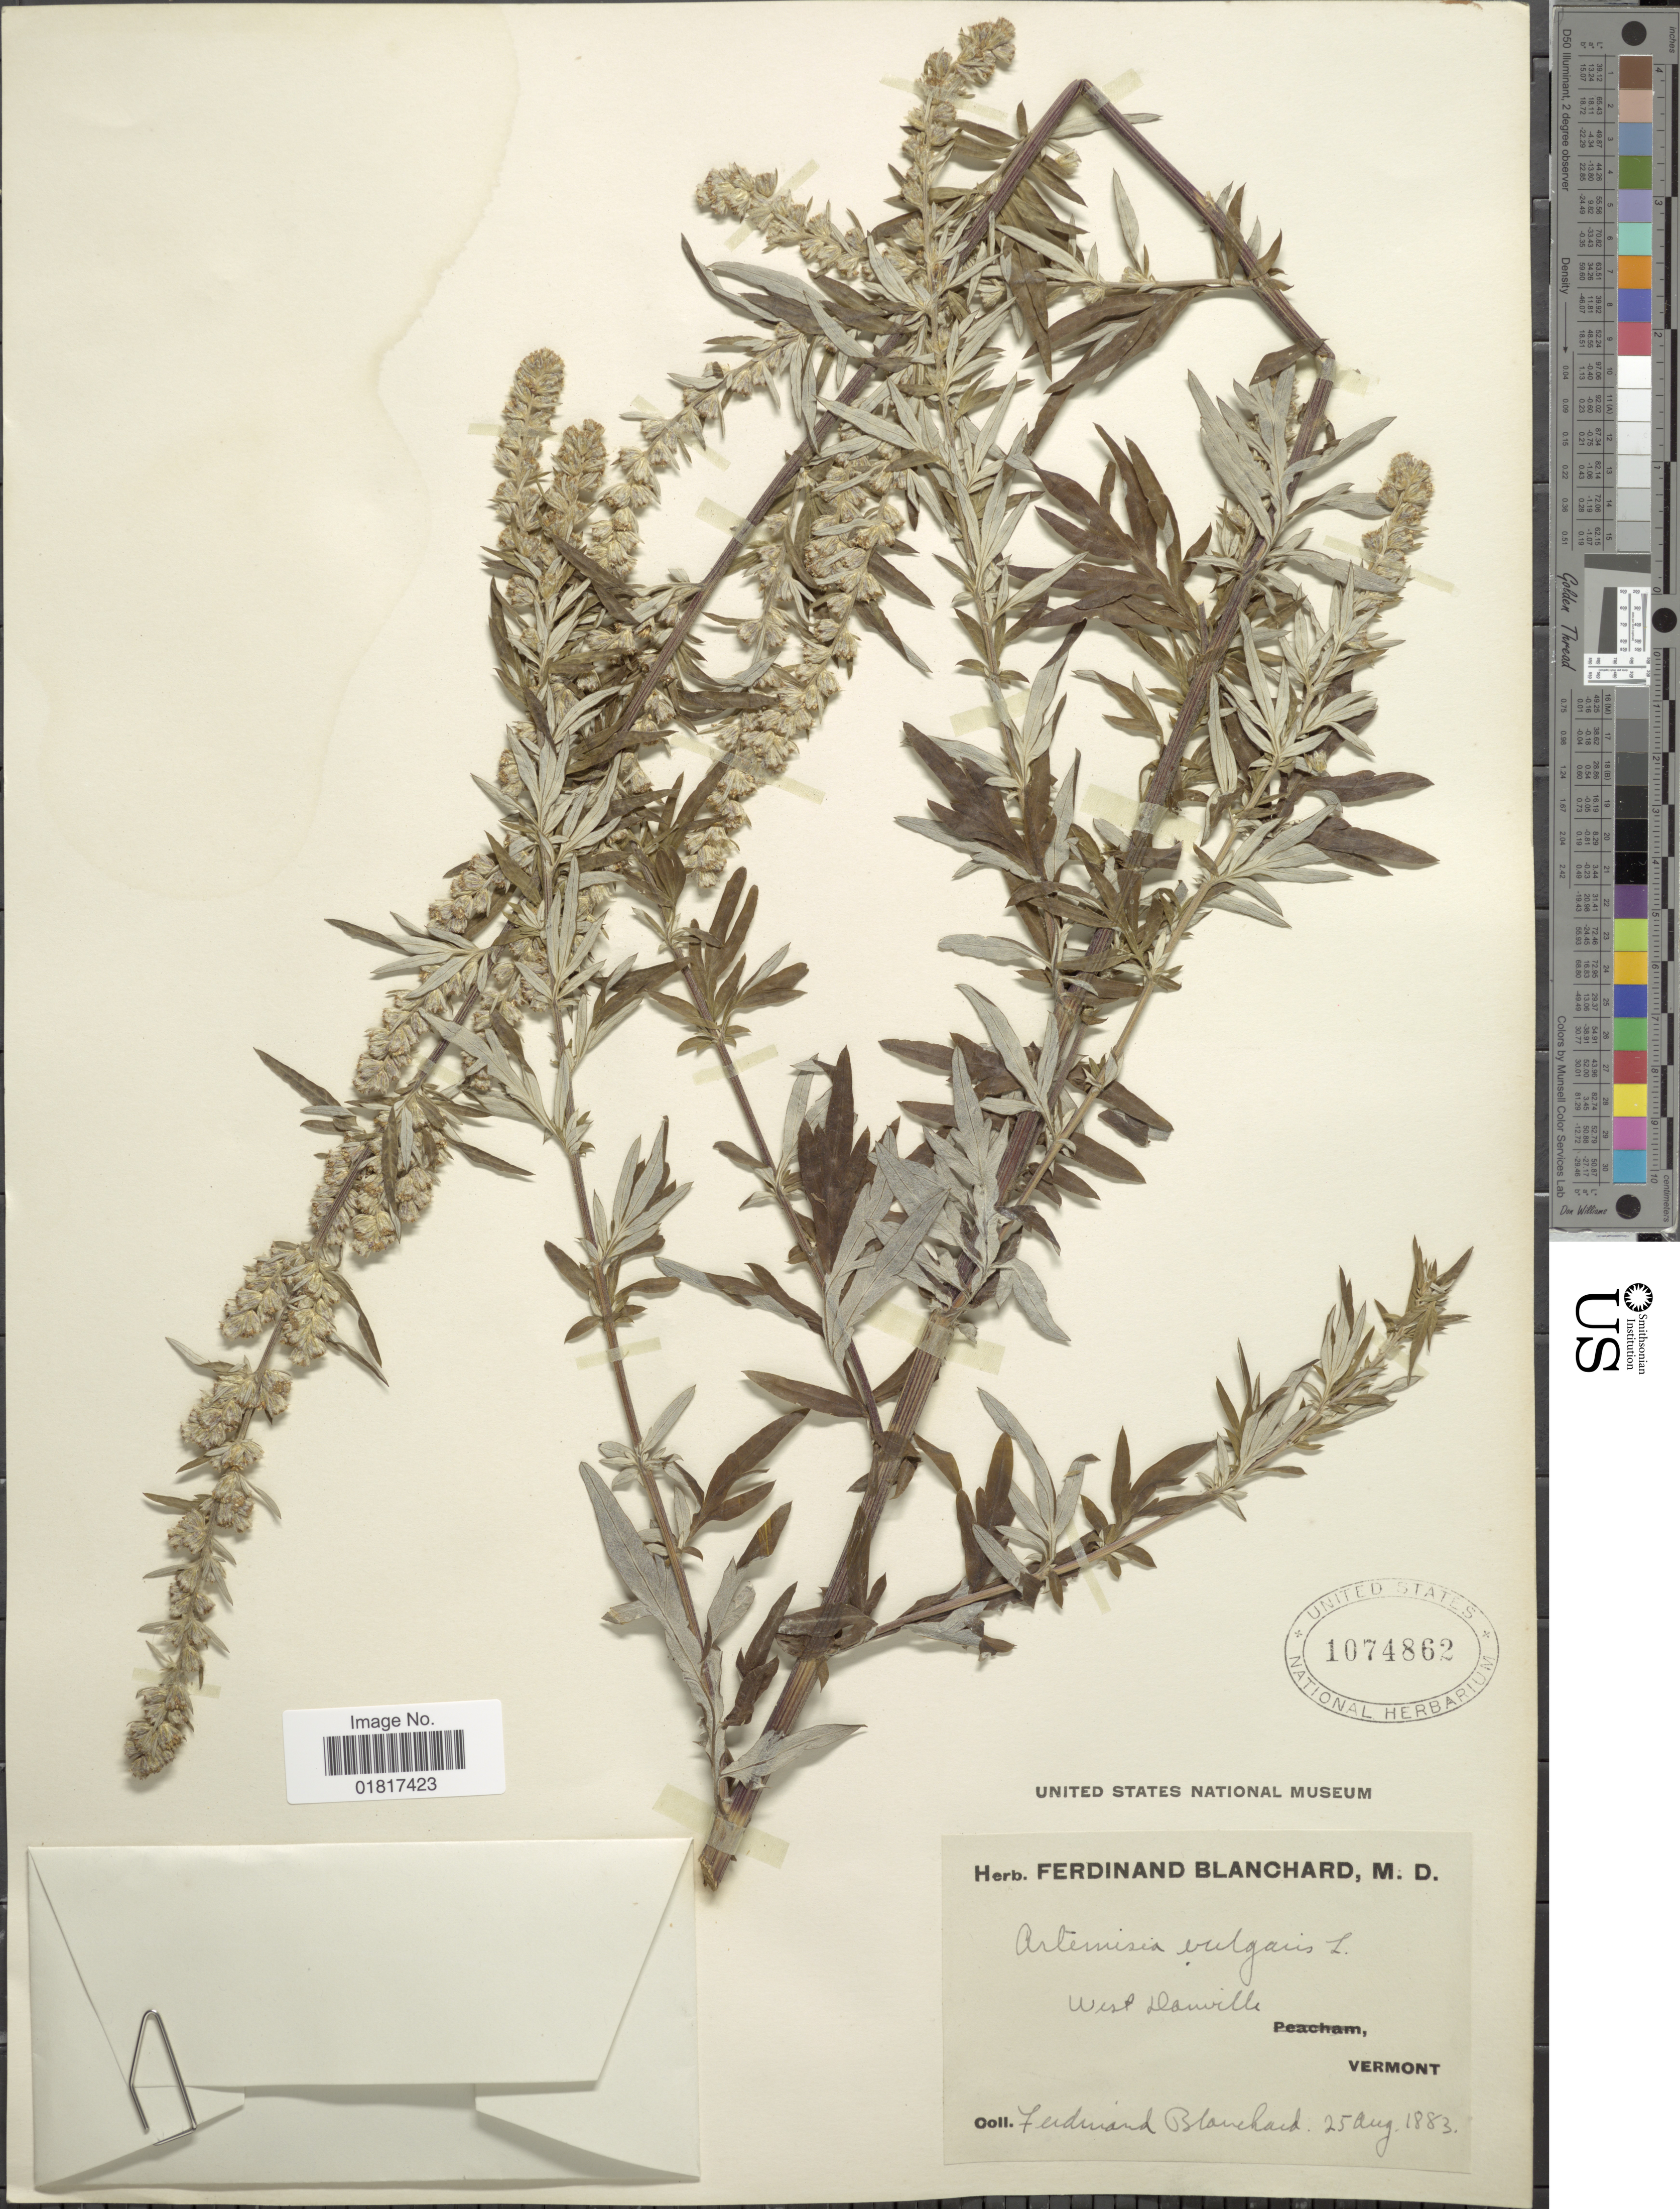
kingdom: Plantae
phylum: Tracheophyta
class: Magnoliopsida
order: Asterales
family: Asteraceae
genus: Artemisia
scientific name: Artemisia vulgaris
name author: L.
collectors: F. Blanchard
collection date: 1883-08-25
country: United States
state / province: Vermont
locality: West Danville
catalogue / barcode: US 1074862